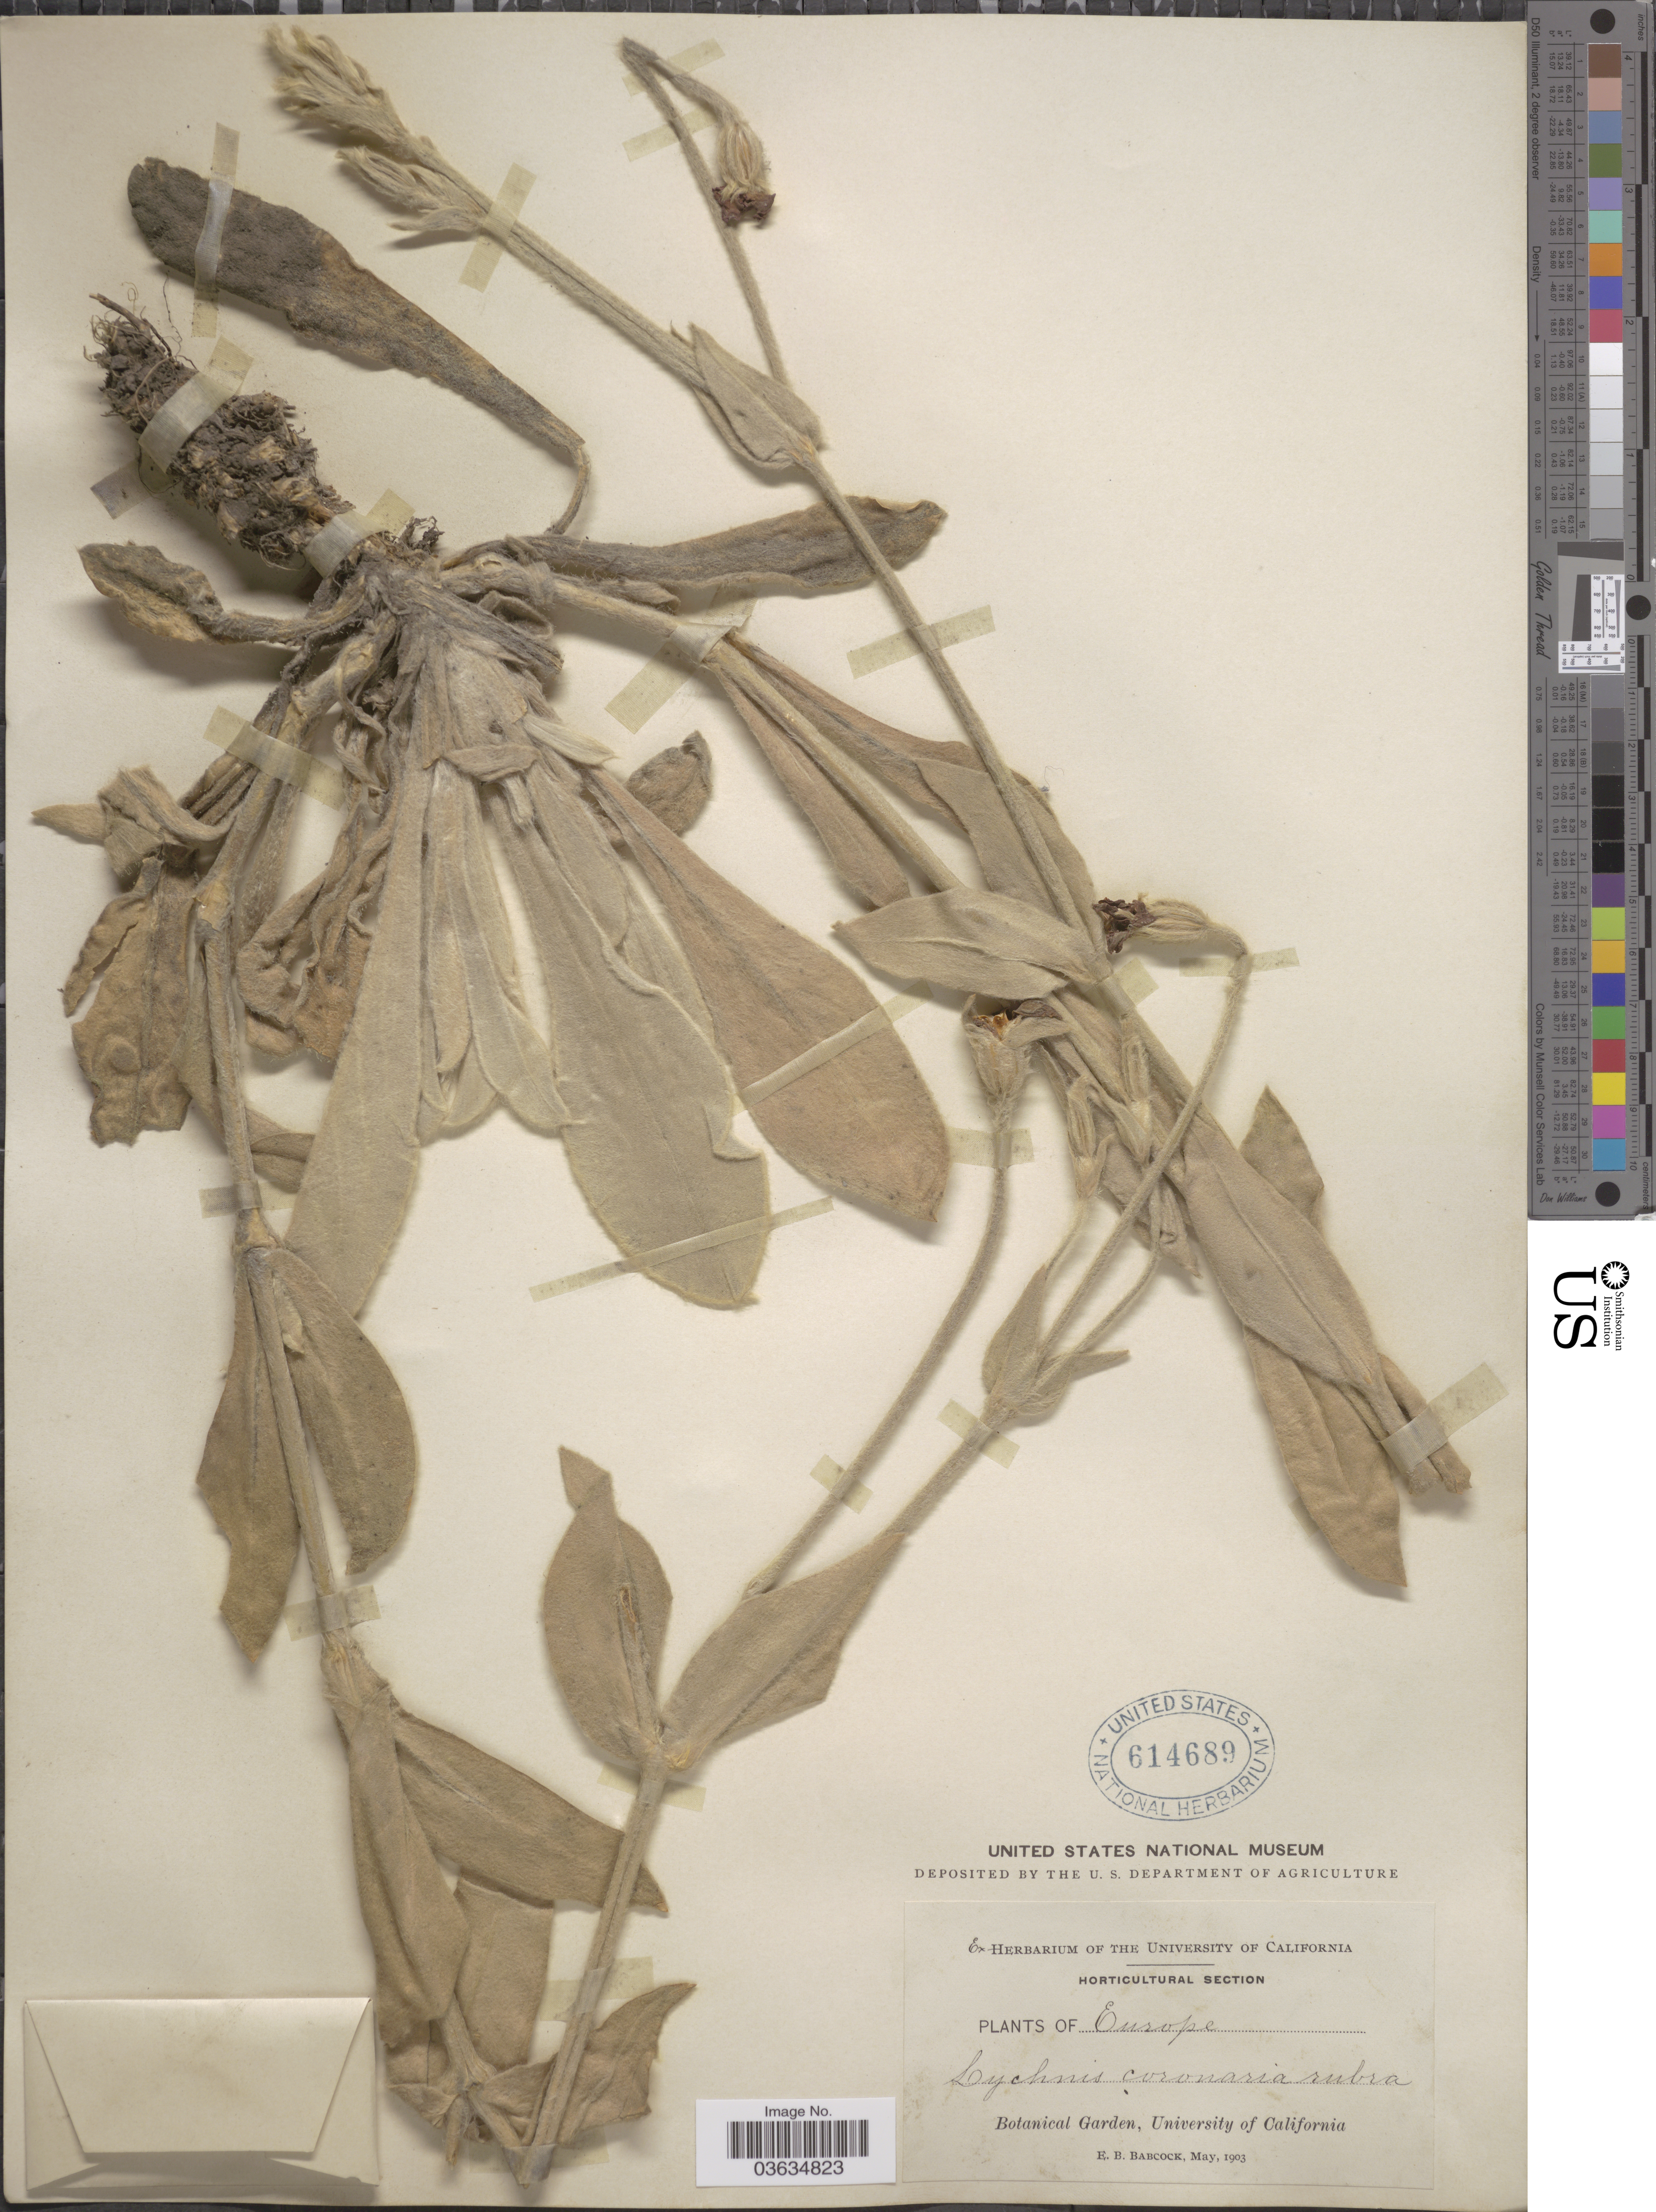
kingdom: Plantae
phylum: Tracheophyta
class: Magnoliopsida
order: Caryophyllales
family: Caryophyllaceae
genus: Silene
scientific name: Silene coronaria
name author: (L.) Clairv.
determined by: Strong, Mark T., (BOT), Smithsonian Institution - National Museum of Natural History (UNITED STATES)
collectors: E. B. Babcock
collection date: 1903-05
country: United States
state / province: California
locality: Botanical Garden, University of California.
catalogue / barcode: US 614689